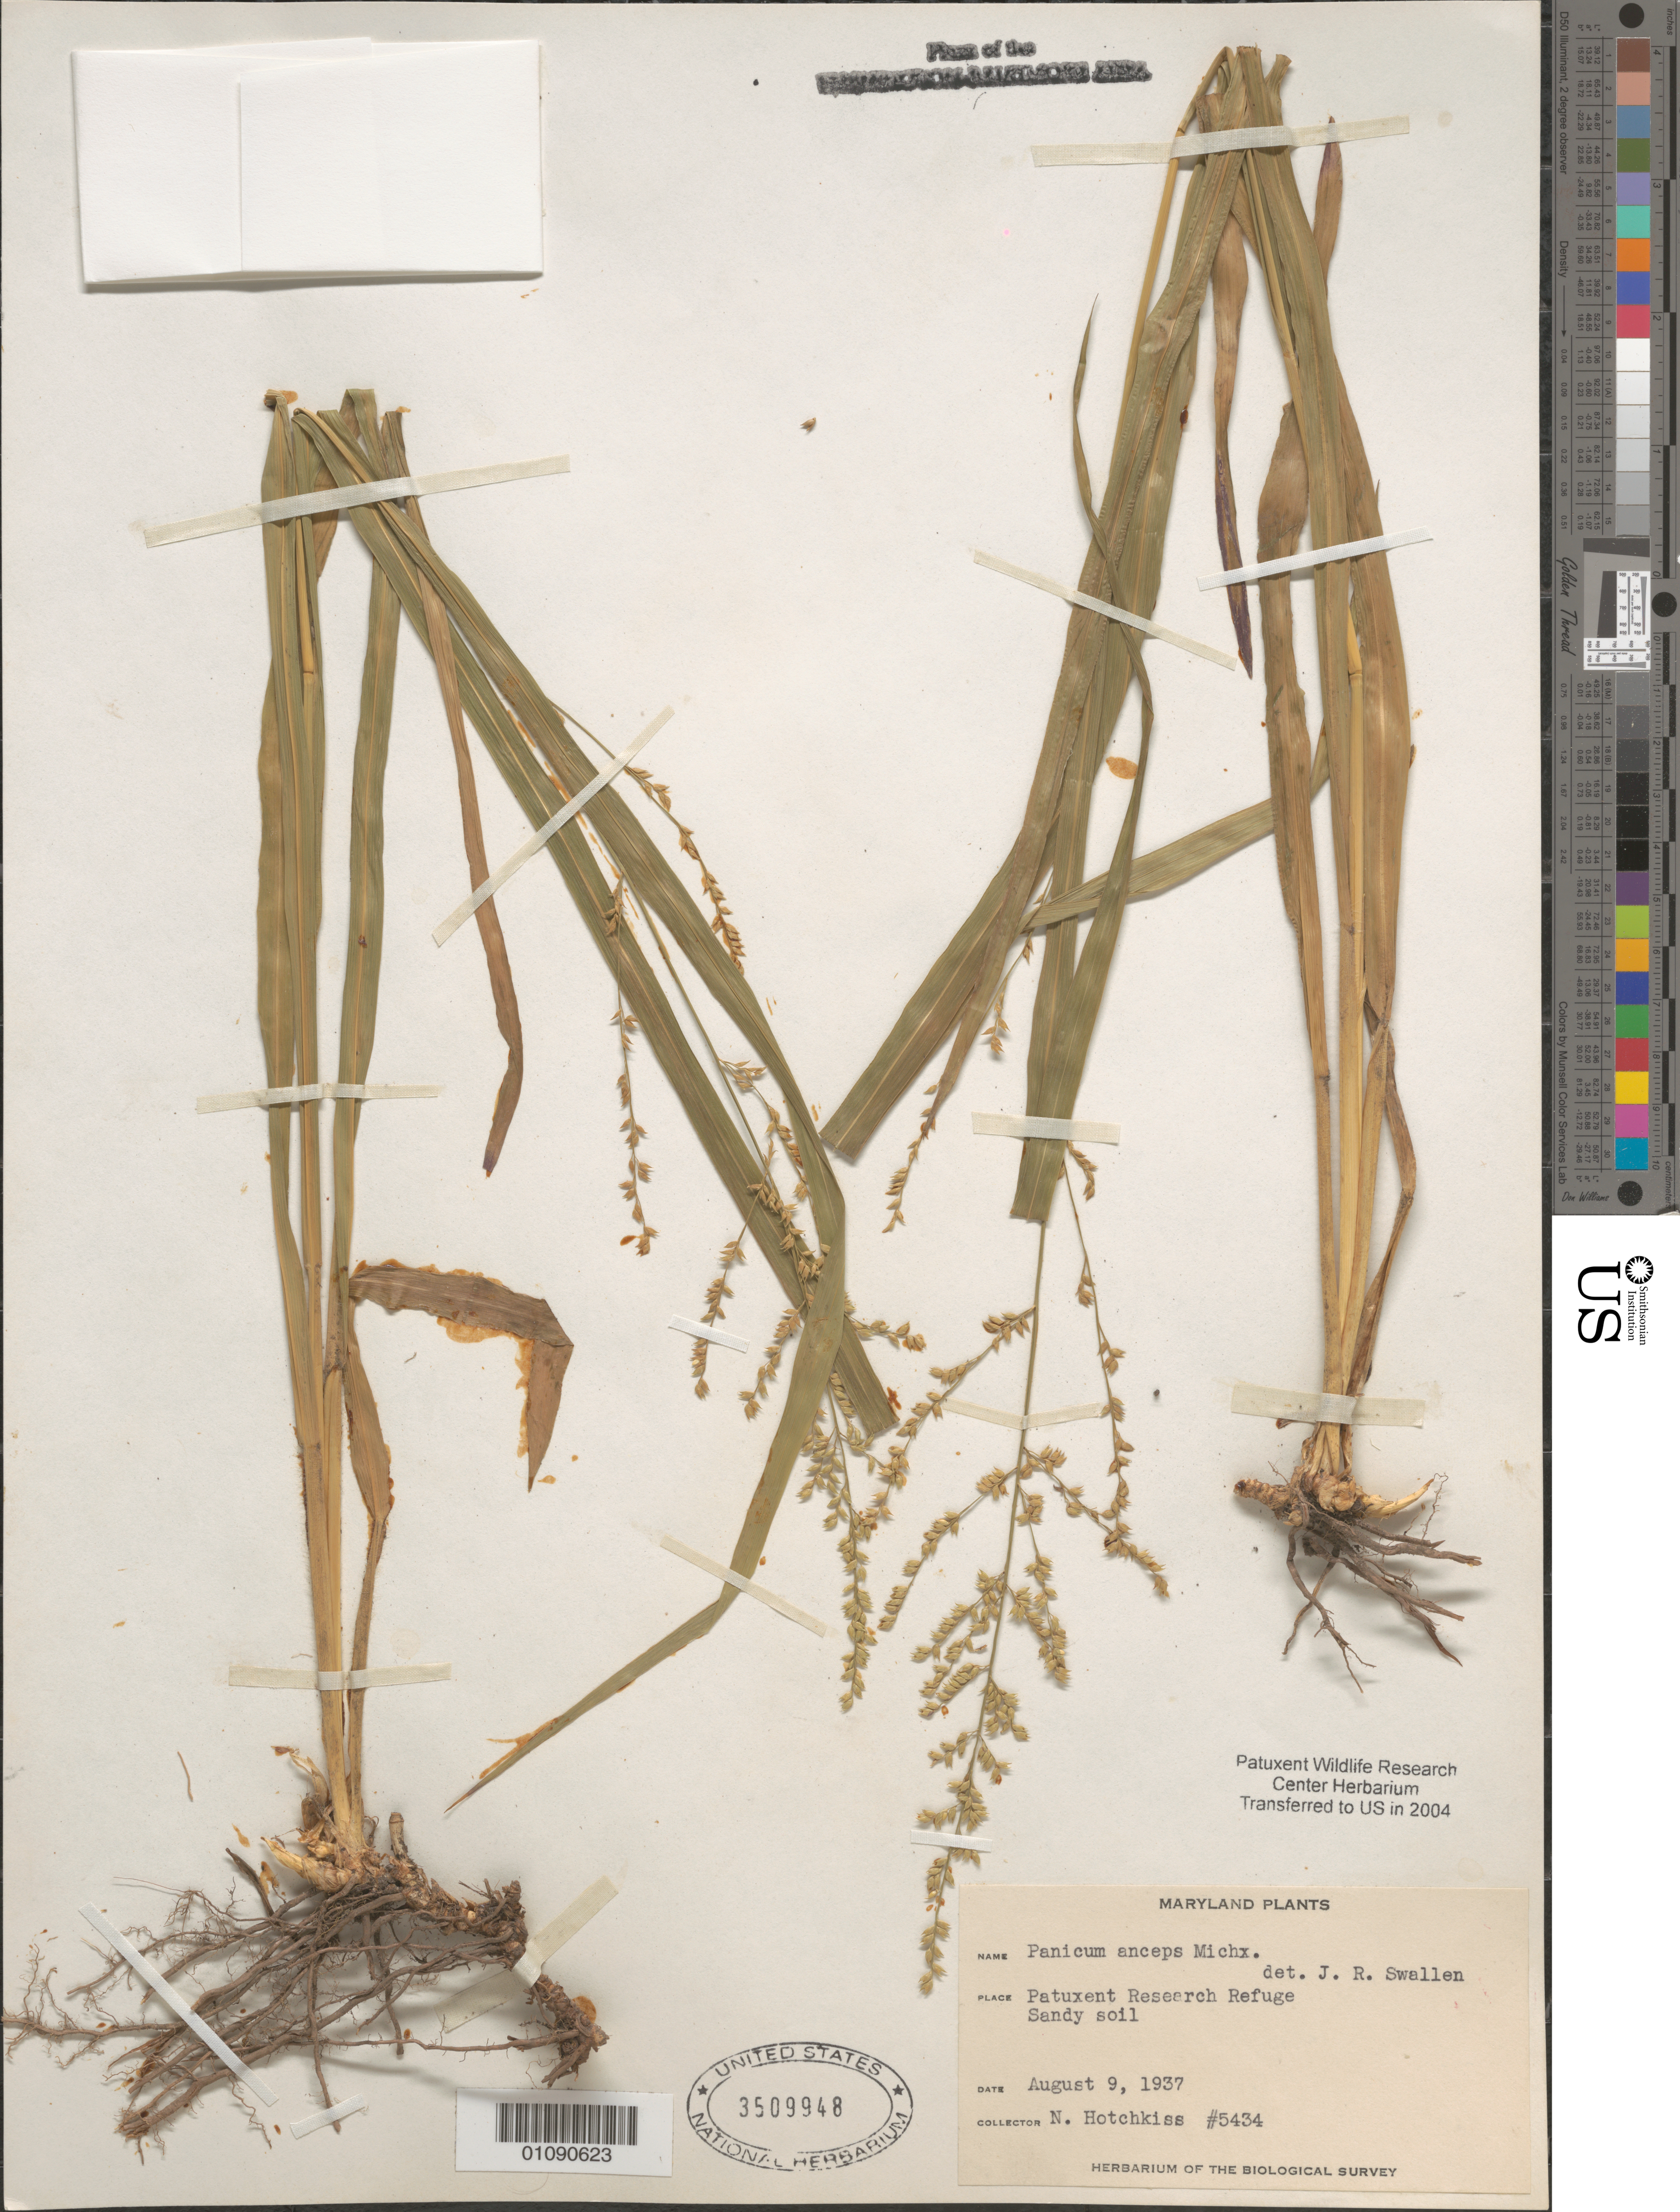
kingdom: Plantae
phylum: Tracheophyta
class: Liliopsida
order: Poales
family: Poaceae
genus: Coleataenia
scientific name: Coleataenia anceps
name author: (Michx.) Soreng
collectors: N. Hotchkiss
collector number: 5434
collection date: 1937-08-09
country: United States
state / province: Maryland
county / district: Prince George's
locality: Patuxent Wildlife Refuge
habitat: Sandy soil.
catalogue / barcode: US 3509948